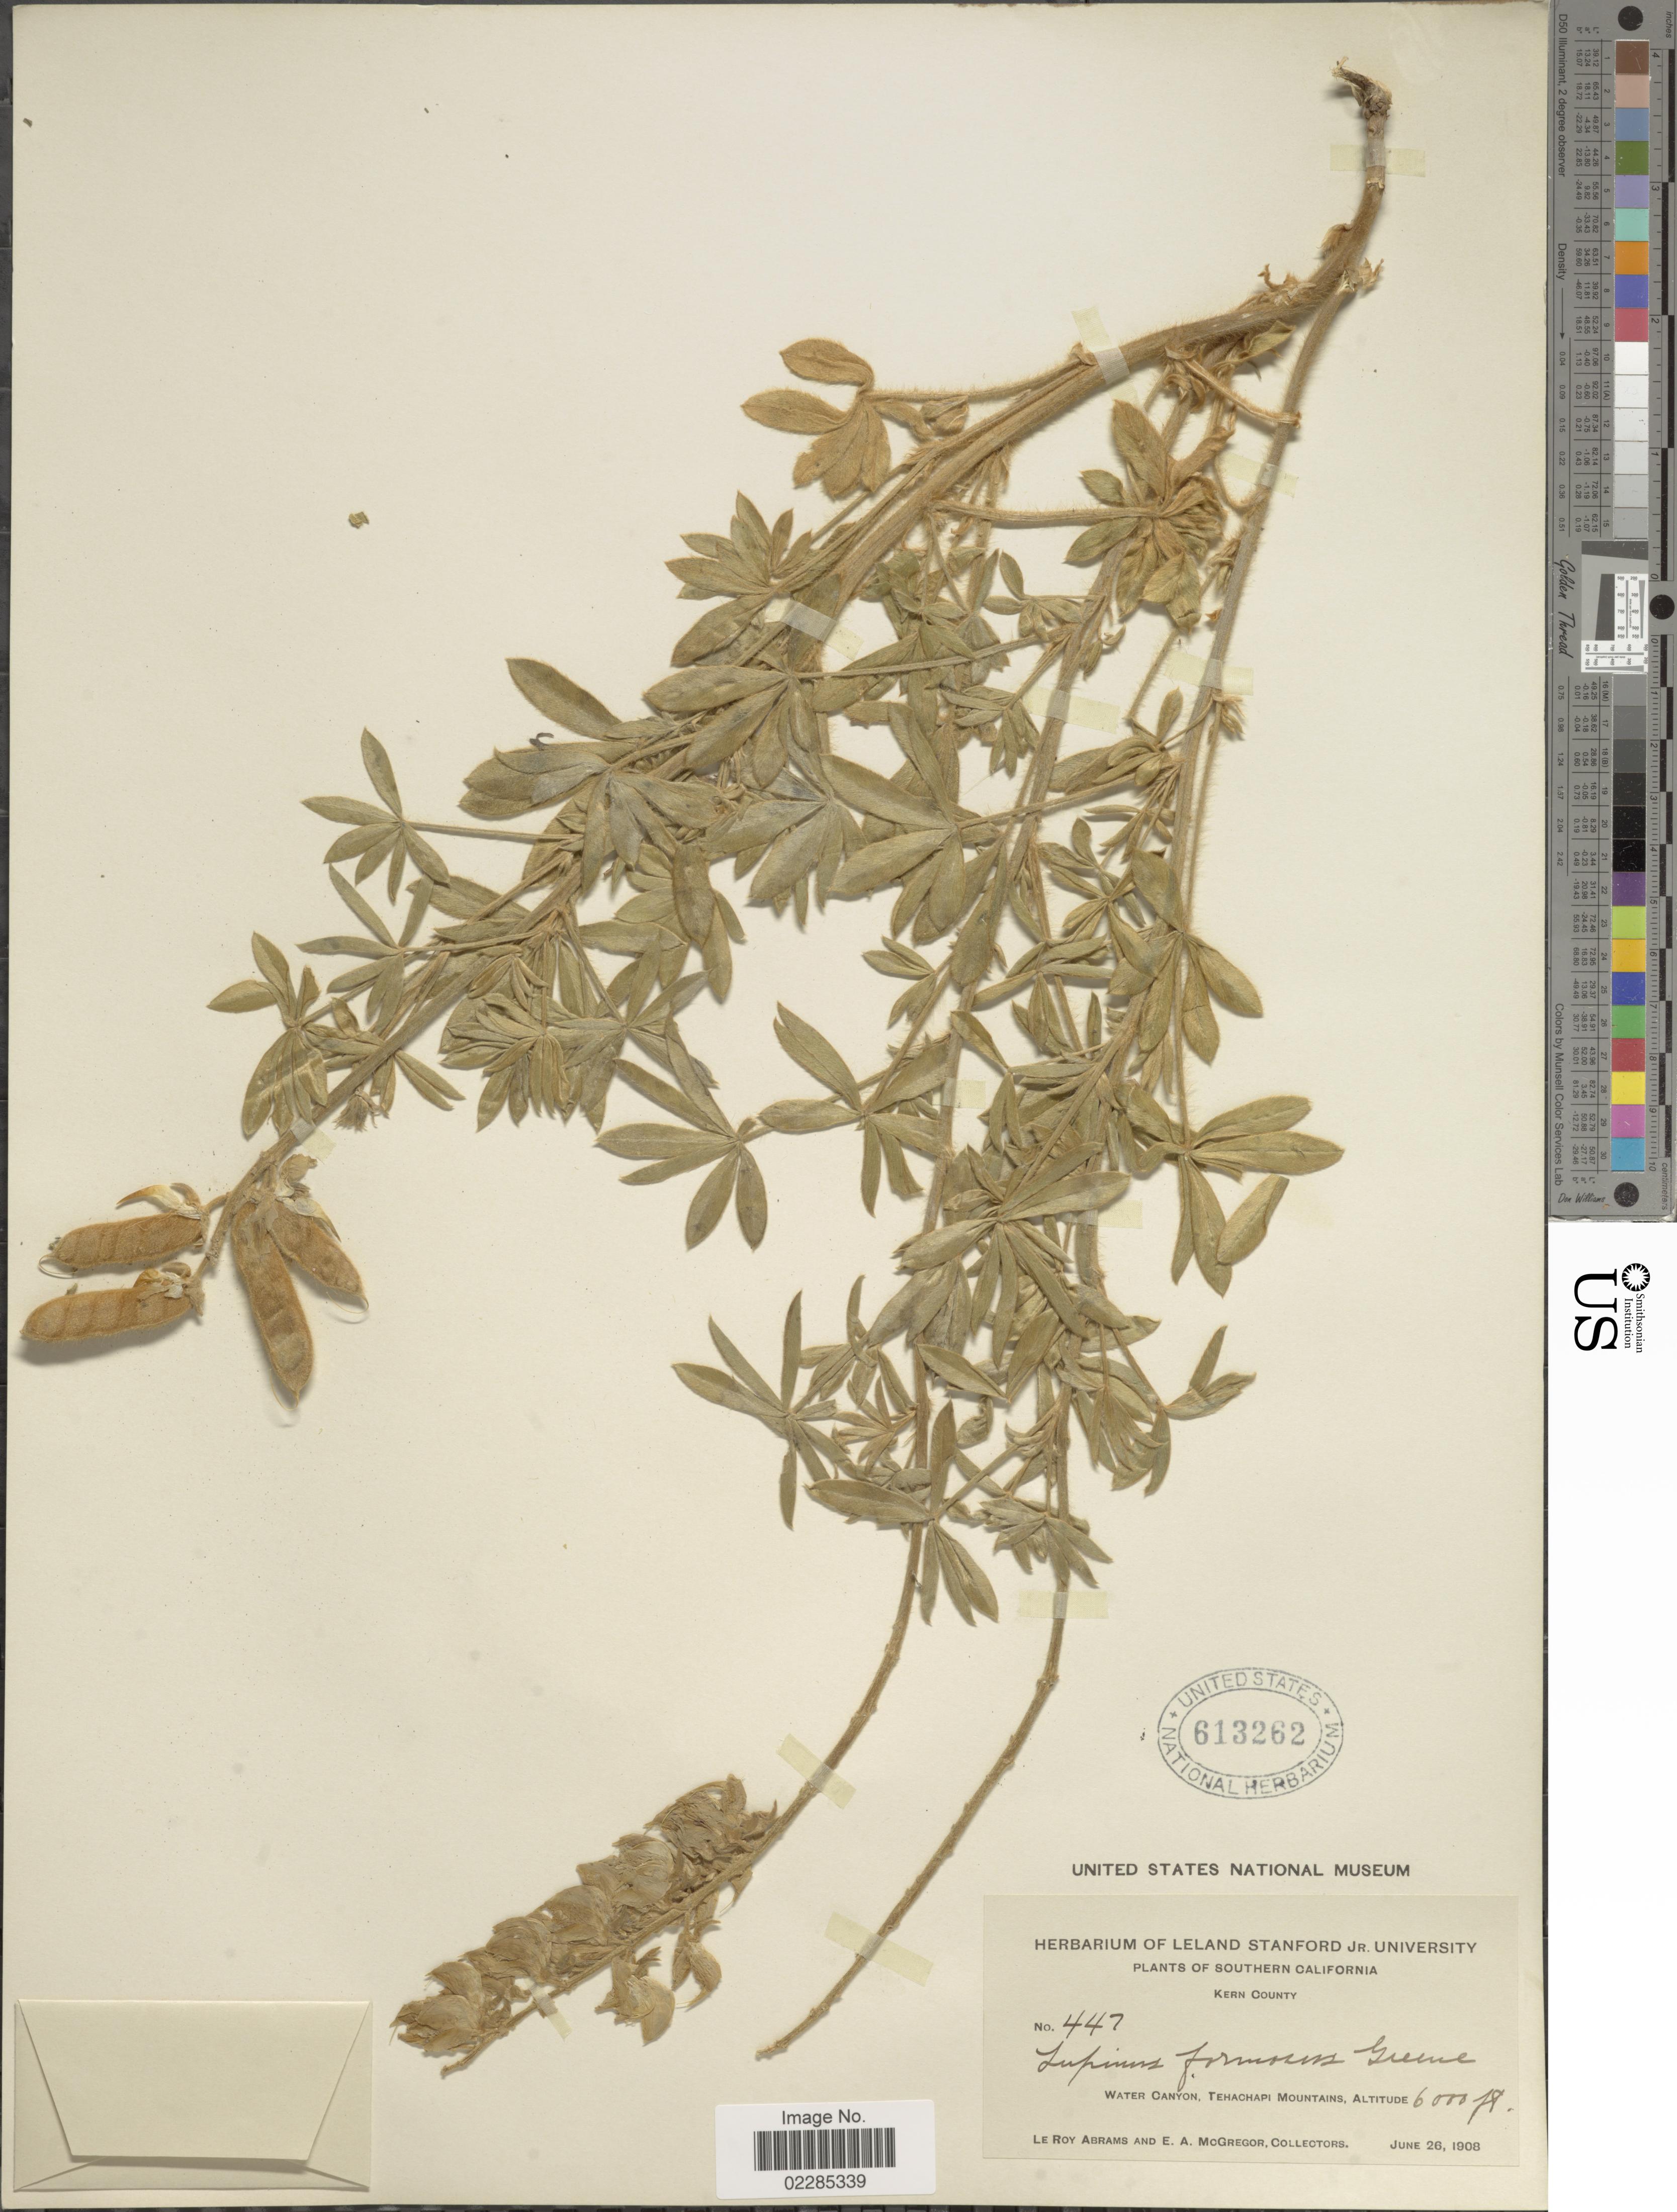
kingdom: Plantae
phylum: Tracheophyta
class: Magnoliopsida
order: Fabales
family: Fabaceae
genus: Lupinus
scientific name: Lupinus formosus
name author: Greene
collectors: L. Abrams & E. A. McGregor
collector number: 447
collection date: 1908-06-26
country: United States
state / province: California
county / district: Kern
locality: Southern California, Kern County, Water Canyon, Tehachapi Mountains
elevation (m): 1829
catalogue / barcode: US 613262